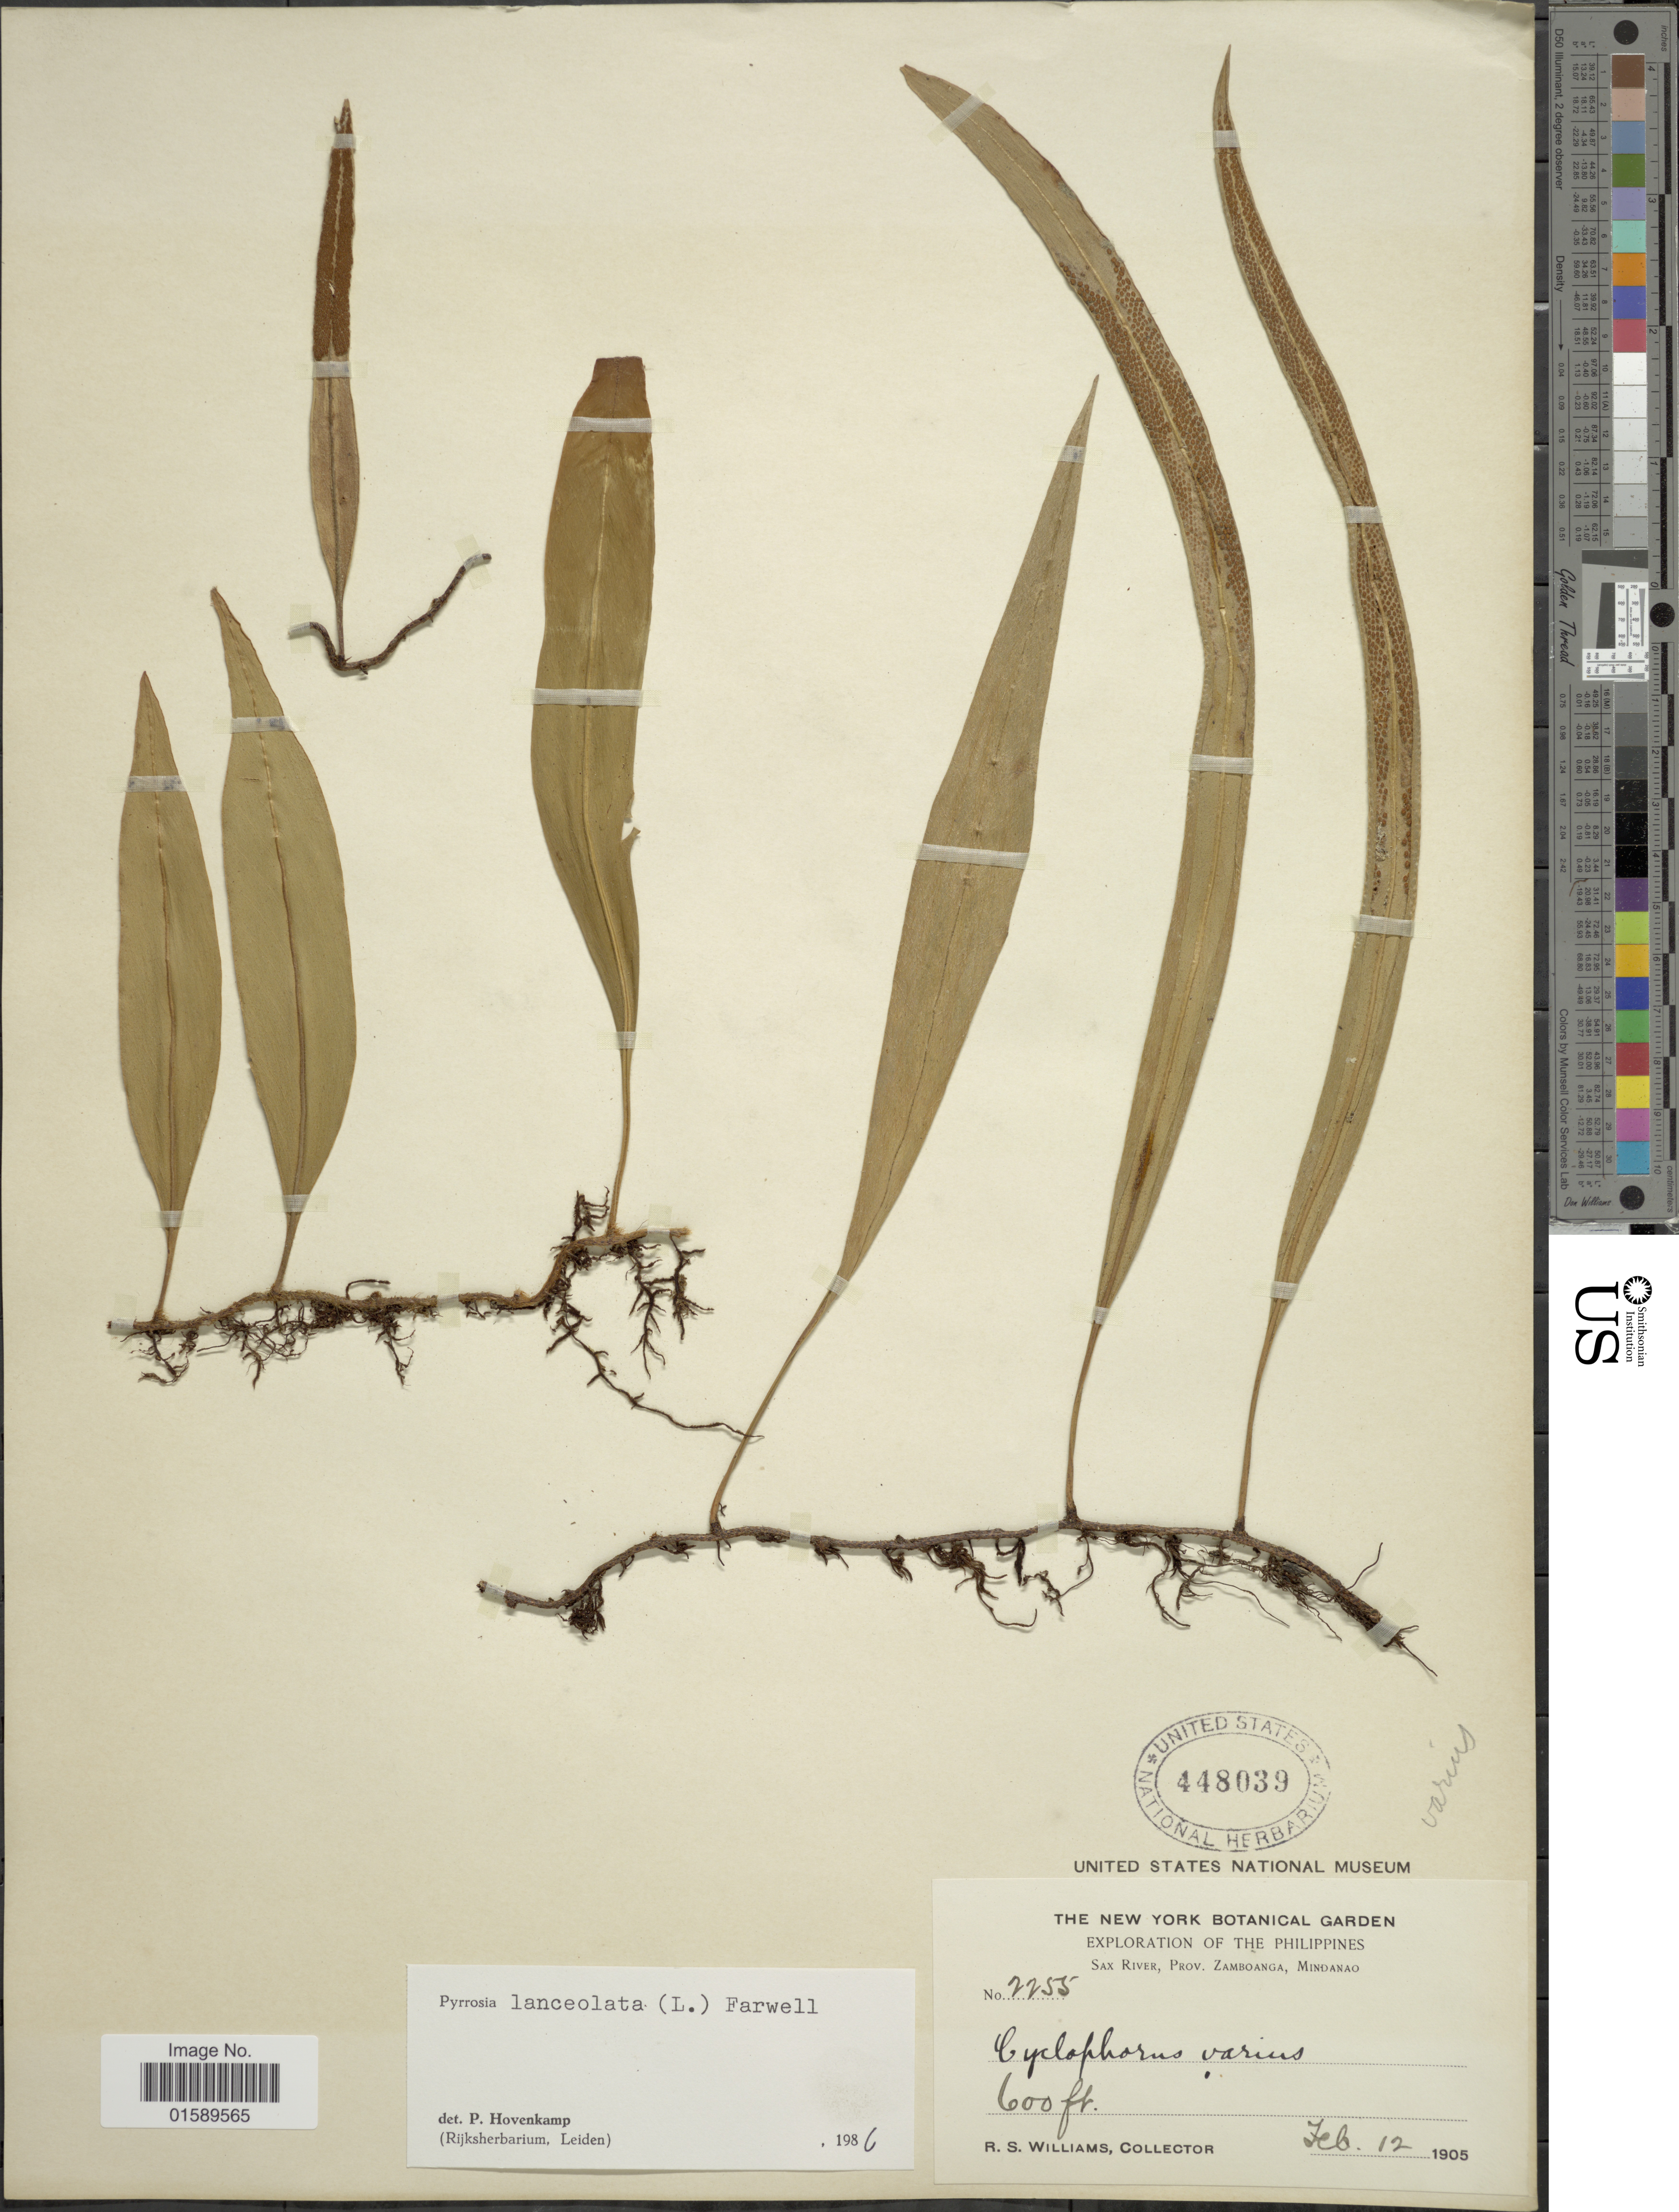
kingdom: Plantae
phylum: Tracheophyta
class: Polypodiopsida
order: Polypodiales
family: Polypodiaceae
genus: Pyrrosia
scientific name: Pyrrosia lanceolata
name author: (L.) Farw.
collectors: R. S. Williams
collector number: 2255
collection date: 1905-02-12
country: Philippines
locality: Sax River, Prov. Zamboanga, Mindanao.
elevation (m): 183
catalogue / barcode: US 448039